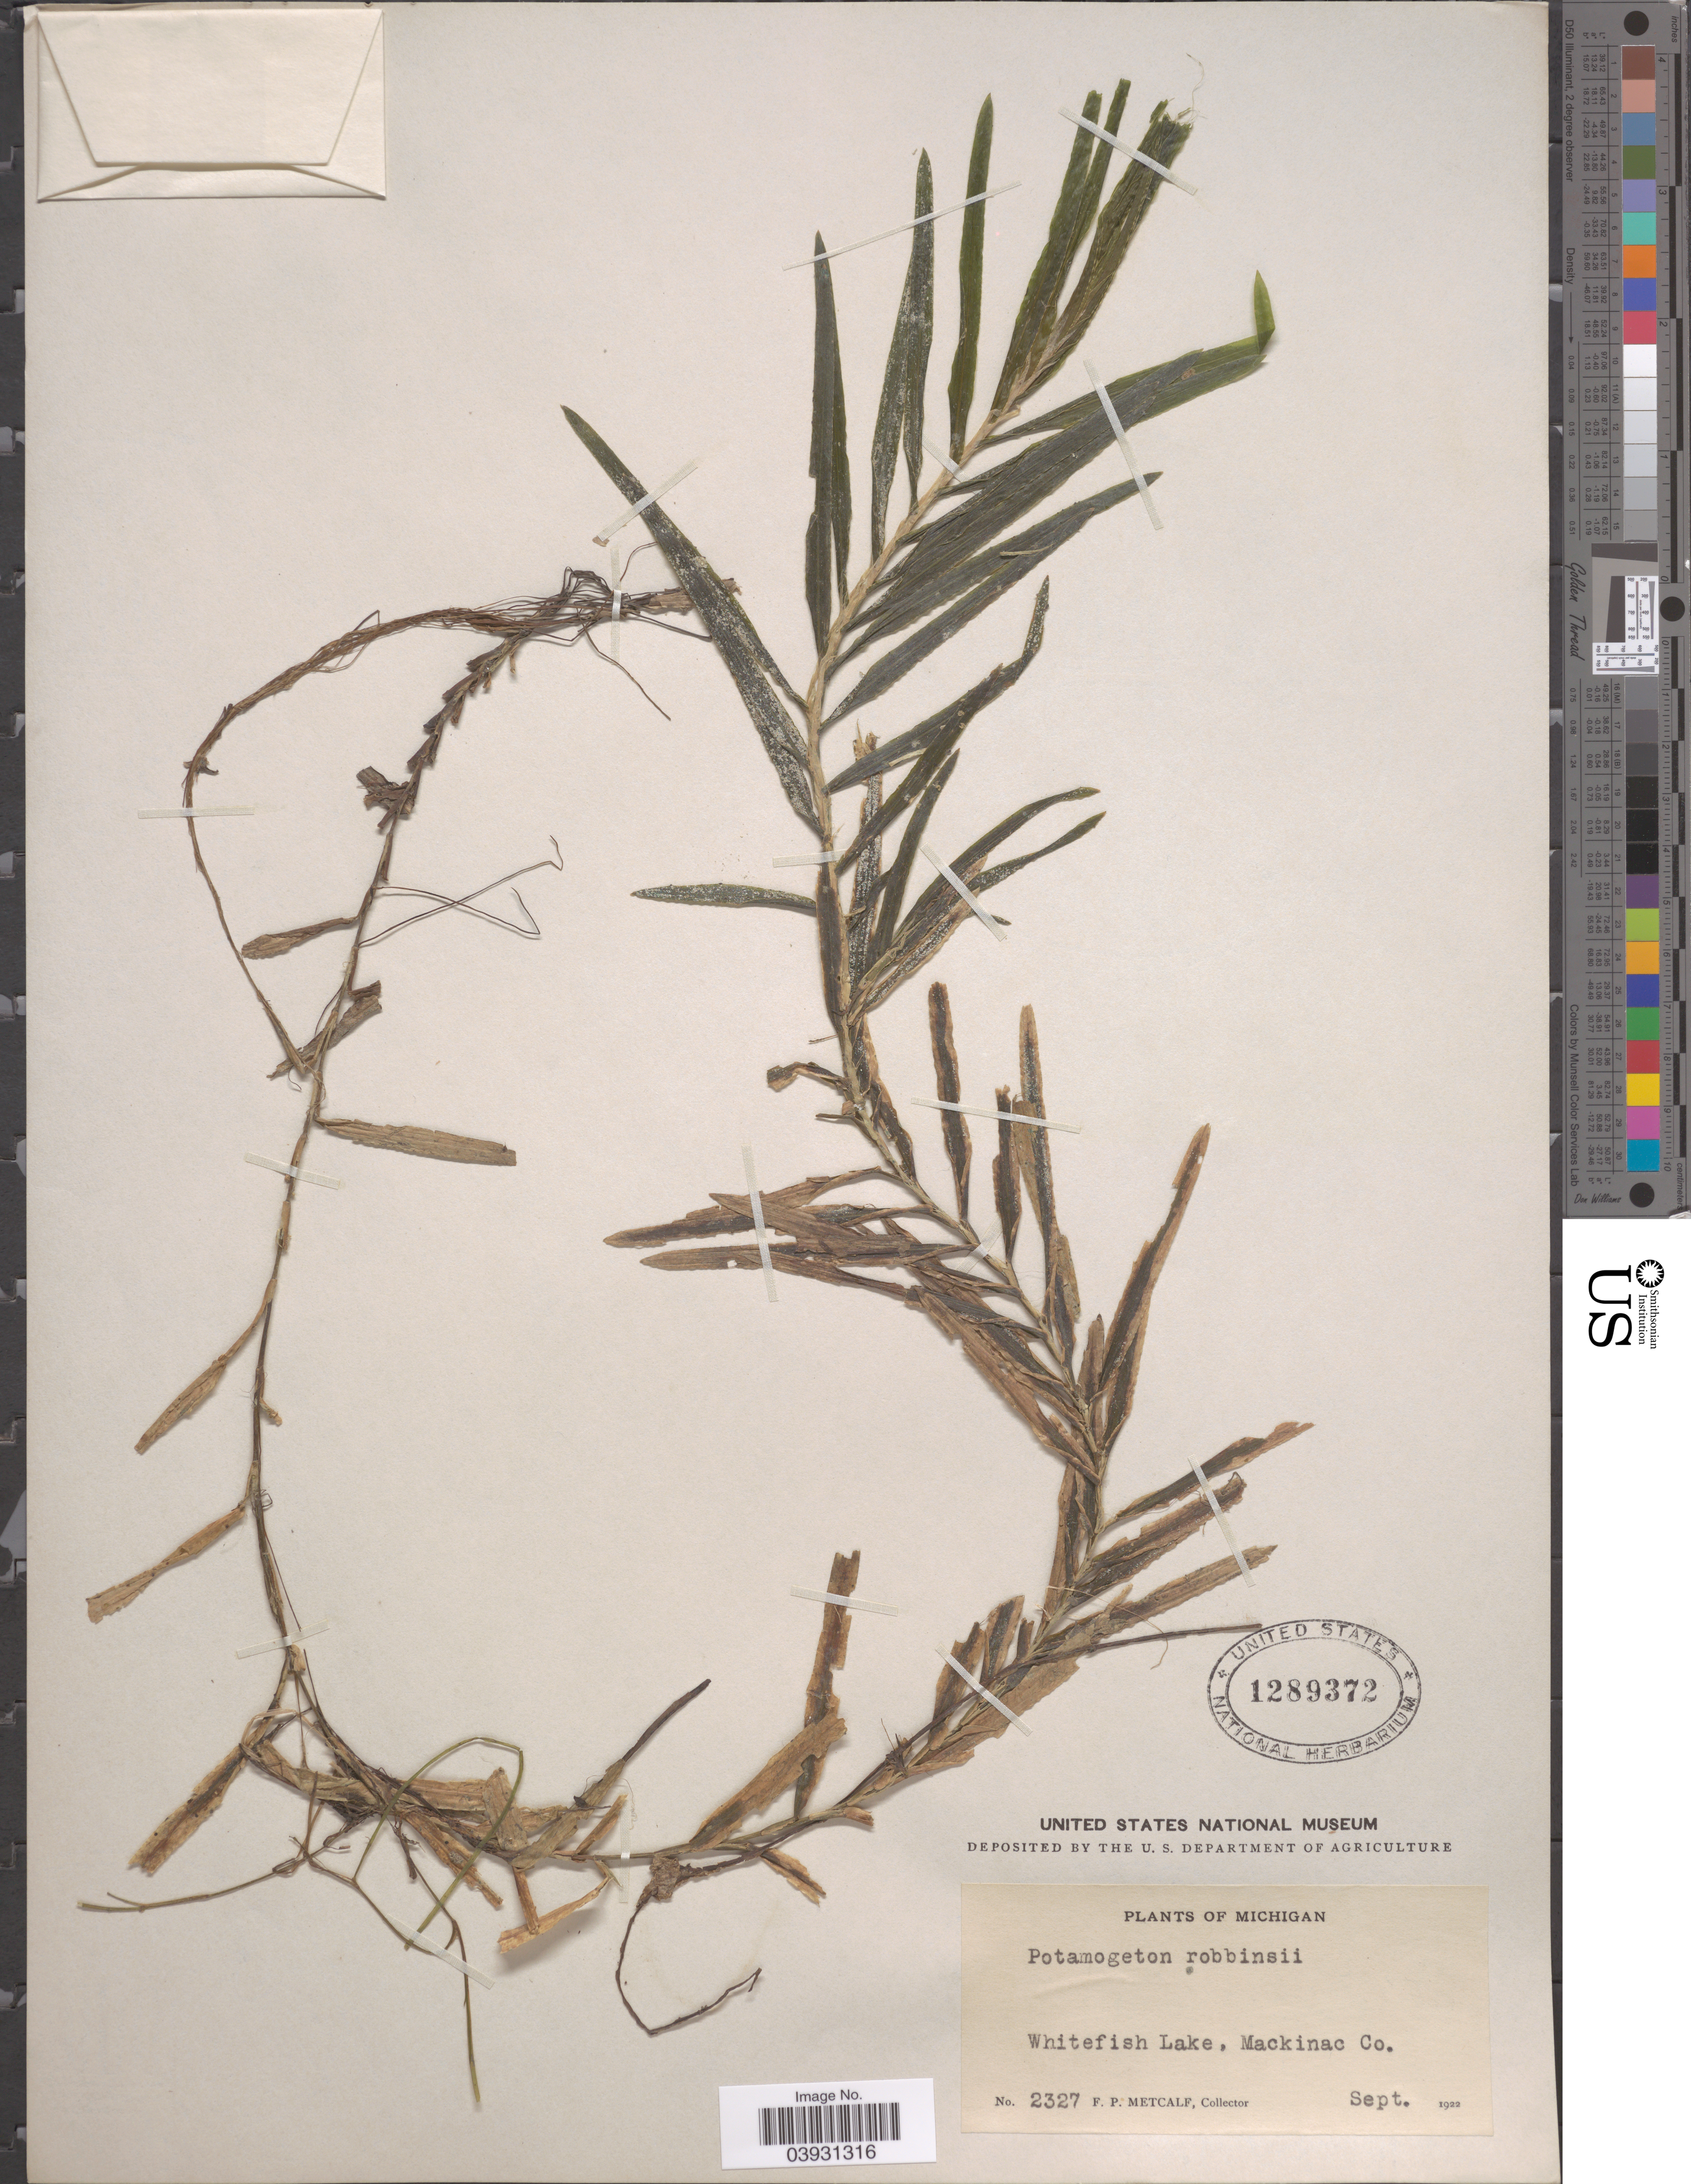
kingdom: Plantae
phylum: Tracheophyta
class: Liliopsida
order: Alismatales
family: Potamogetonaceae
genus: Potamogeton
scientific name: Potamogeton robbinsii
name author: Oakes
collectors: F. Metcalf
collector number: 2327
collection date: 1922-09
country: United States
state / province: Michigan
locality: Whitefish Lake, Mackinac Co.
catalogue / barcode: US 1289372